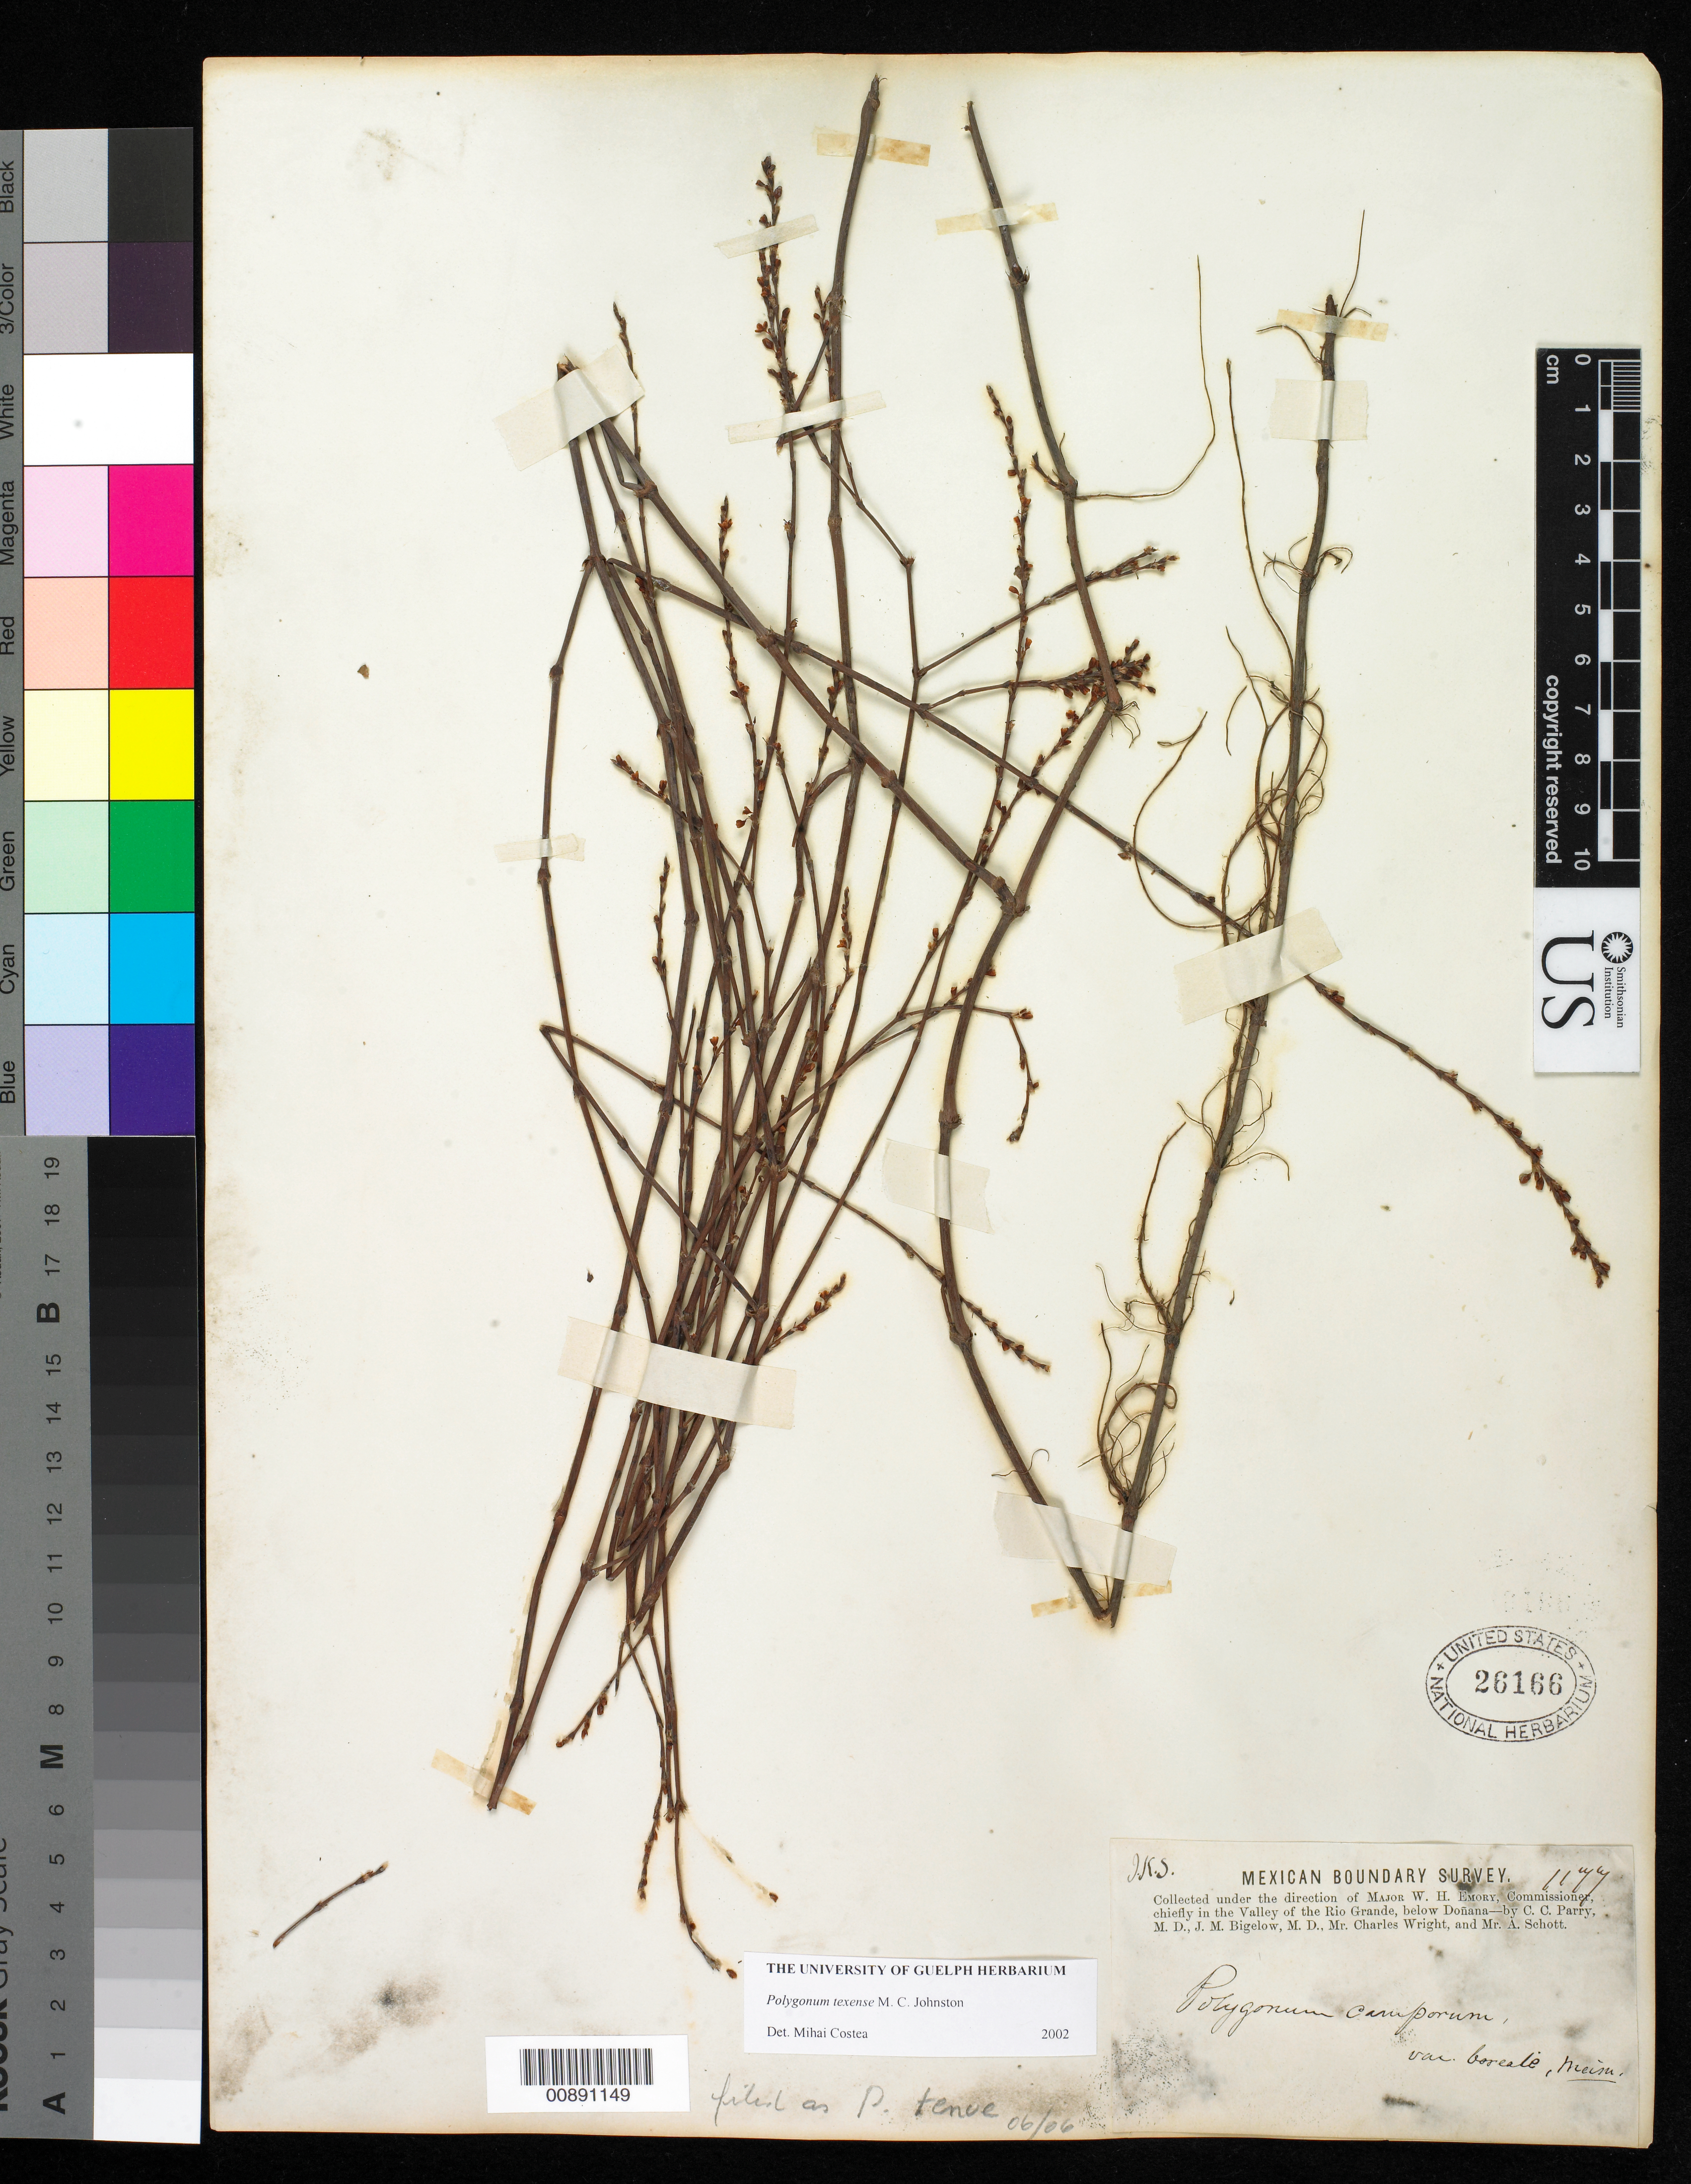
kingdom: Plantae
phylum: Tracheophyta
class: Magnoliopsida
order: Caryophyllales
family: Polygonaceae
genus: Polygonum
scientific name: Polygonum tenue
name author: F. Michx.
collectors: C. C. Parry, J. M. Bigelow, C. Wright & A. C. V. Schott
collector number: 1177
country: United States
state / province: New Mexico / Texas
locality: Valley of the Rio Grande, below Doñana.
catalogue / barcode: US 26166